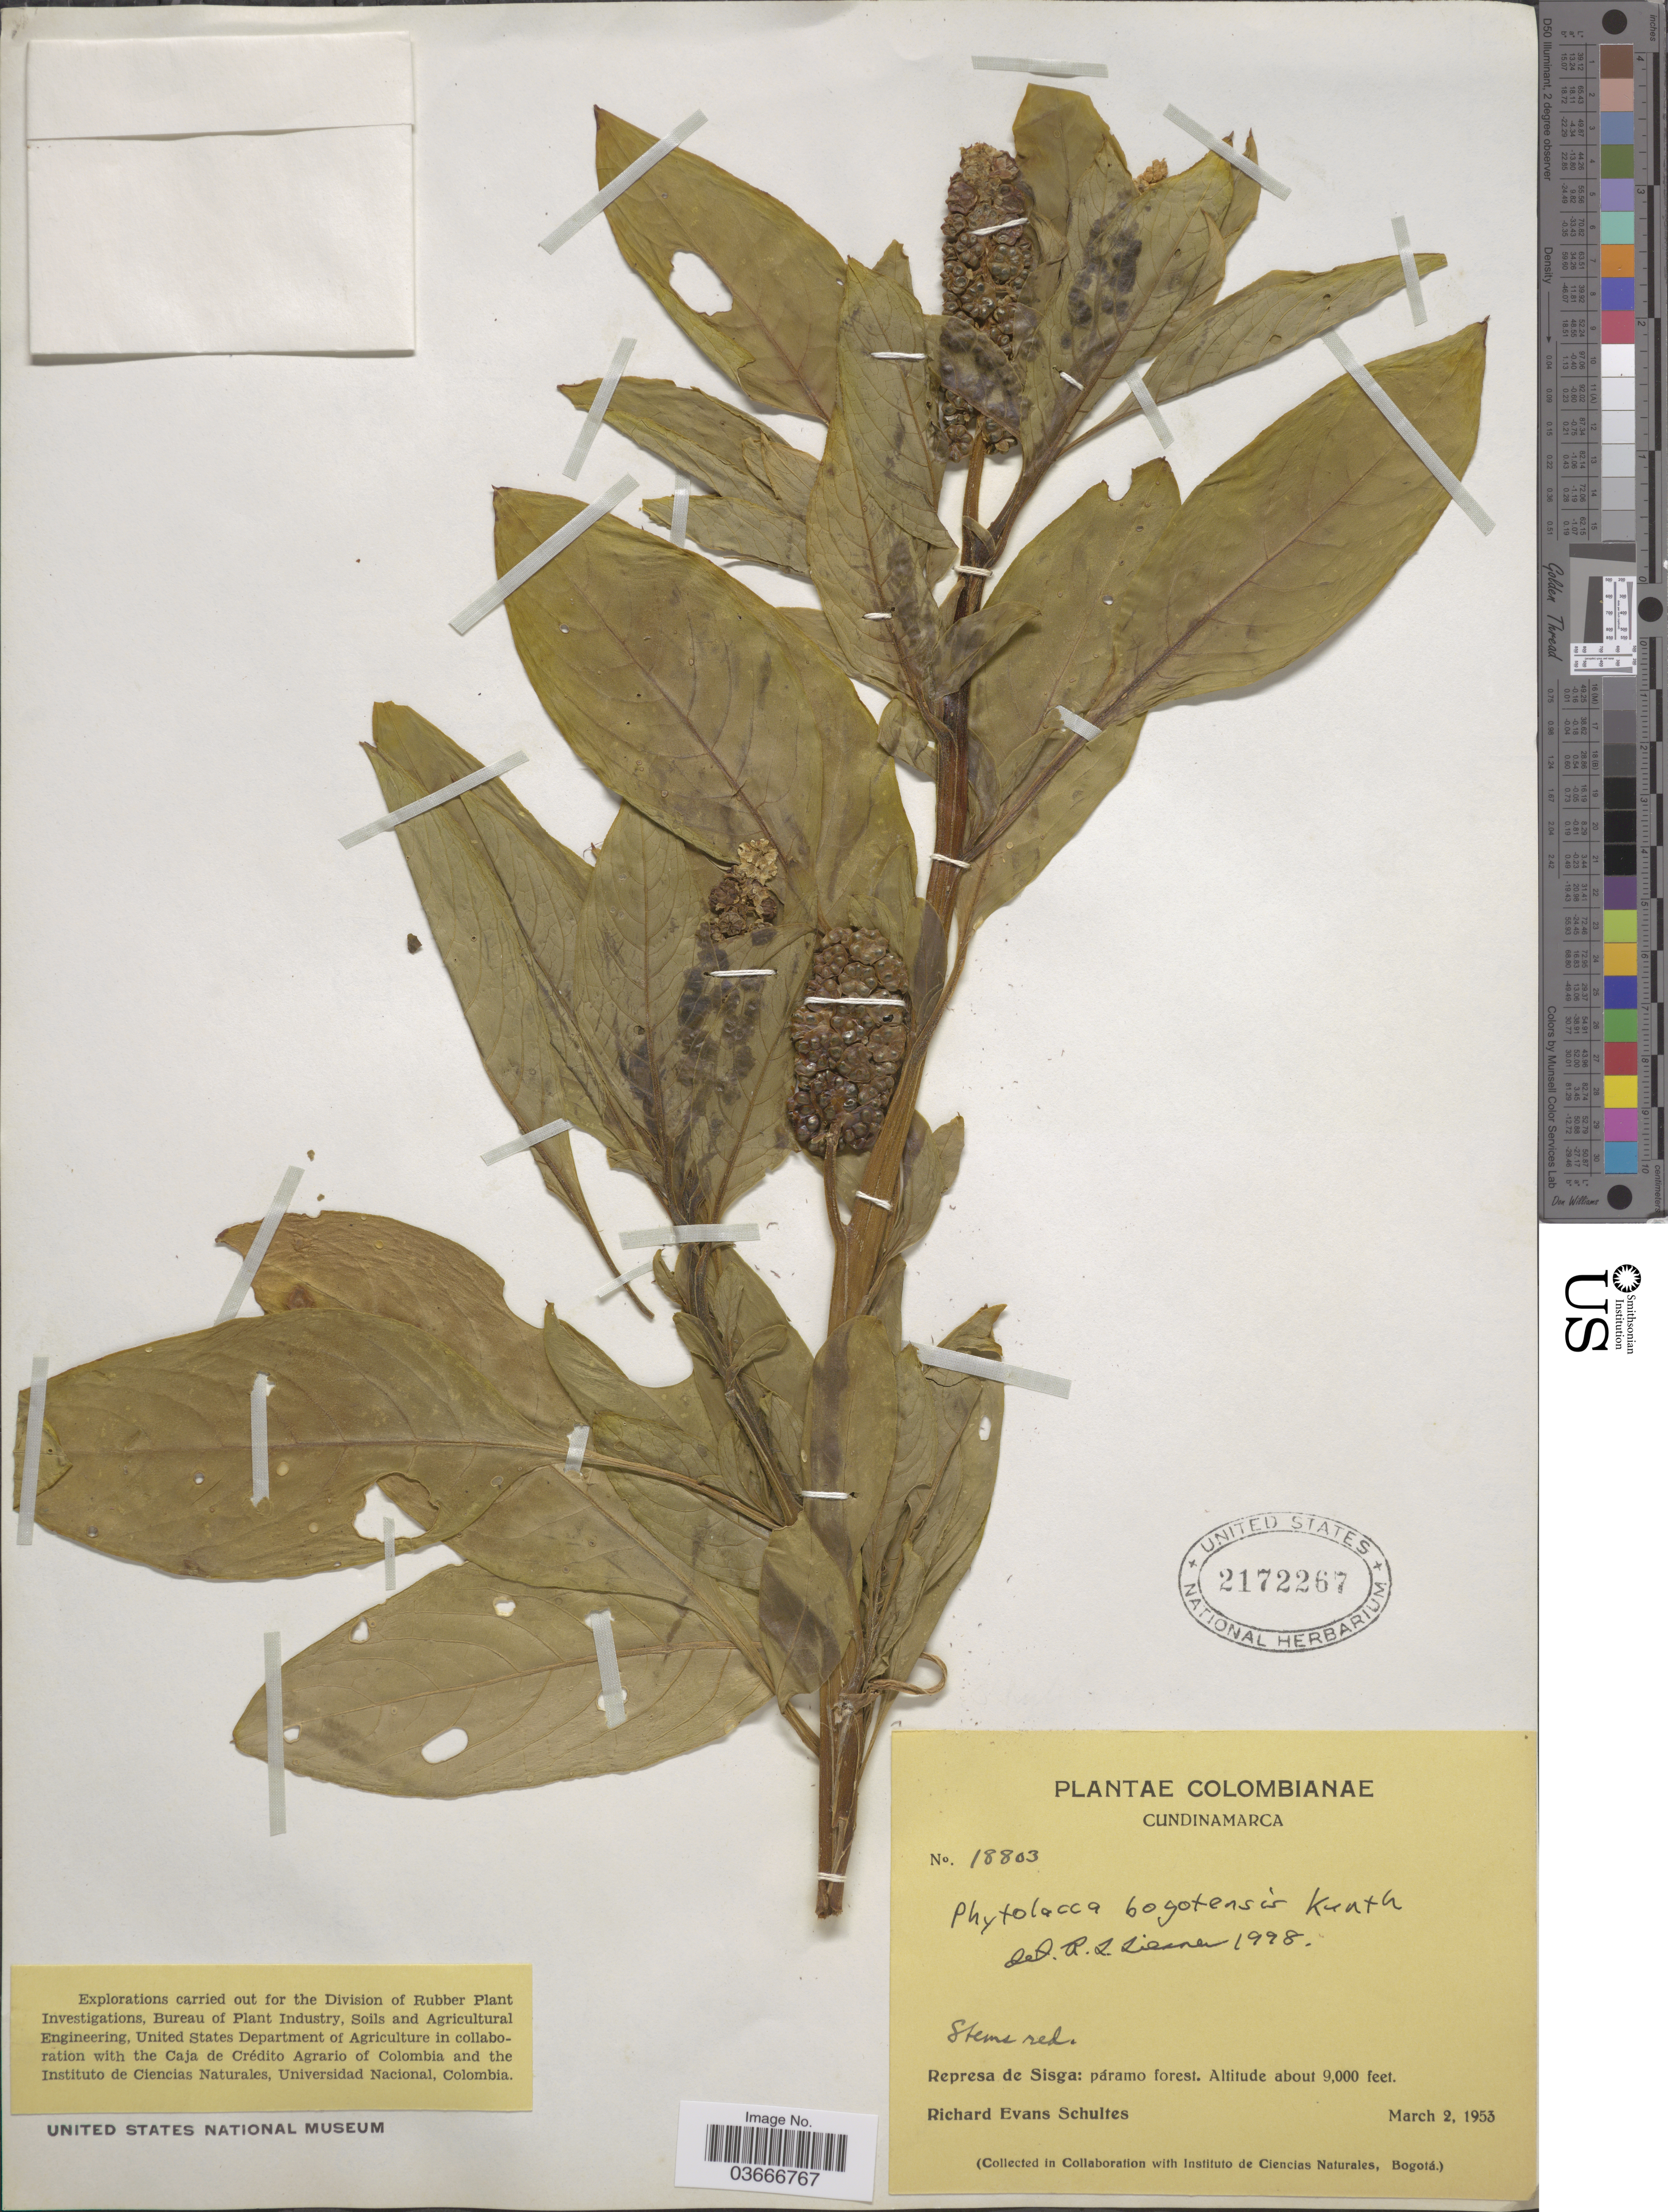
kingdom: Plantae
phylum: Tracheophyta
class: Magnoliopsida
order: Caryophyllales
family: Phytolaccaceae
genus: Phytolacca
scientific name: Phytolacca bogotensis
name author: Kunth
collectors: R. E. Schultes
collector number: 18803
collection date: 1953-03-02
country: Colombia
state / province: Cundinamarca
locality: Represa de Sisga: páramo forest.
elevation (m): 2743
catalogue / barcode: US 2172267